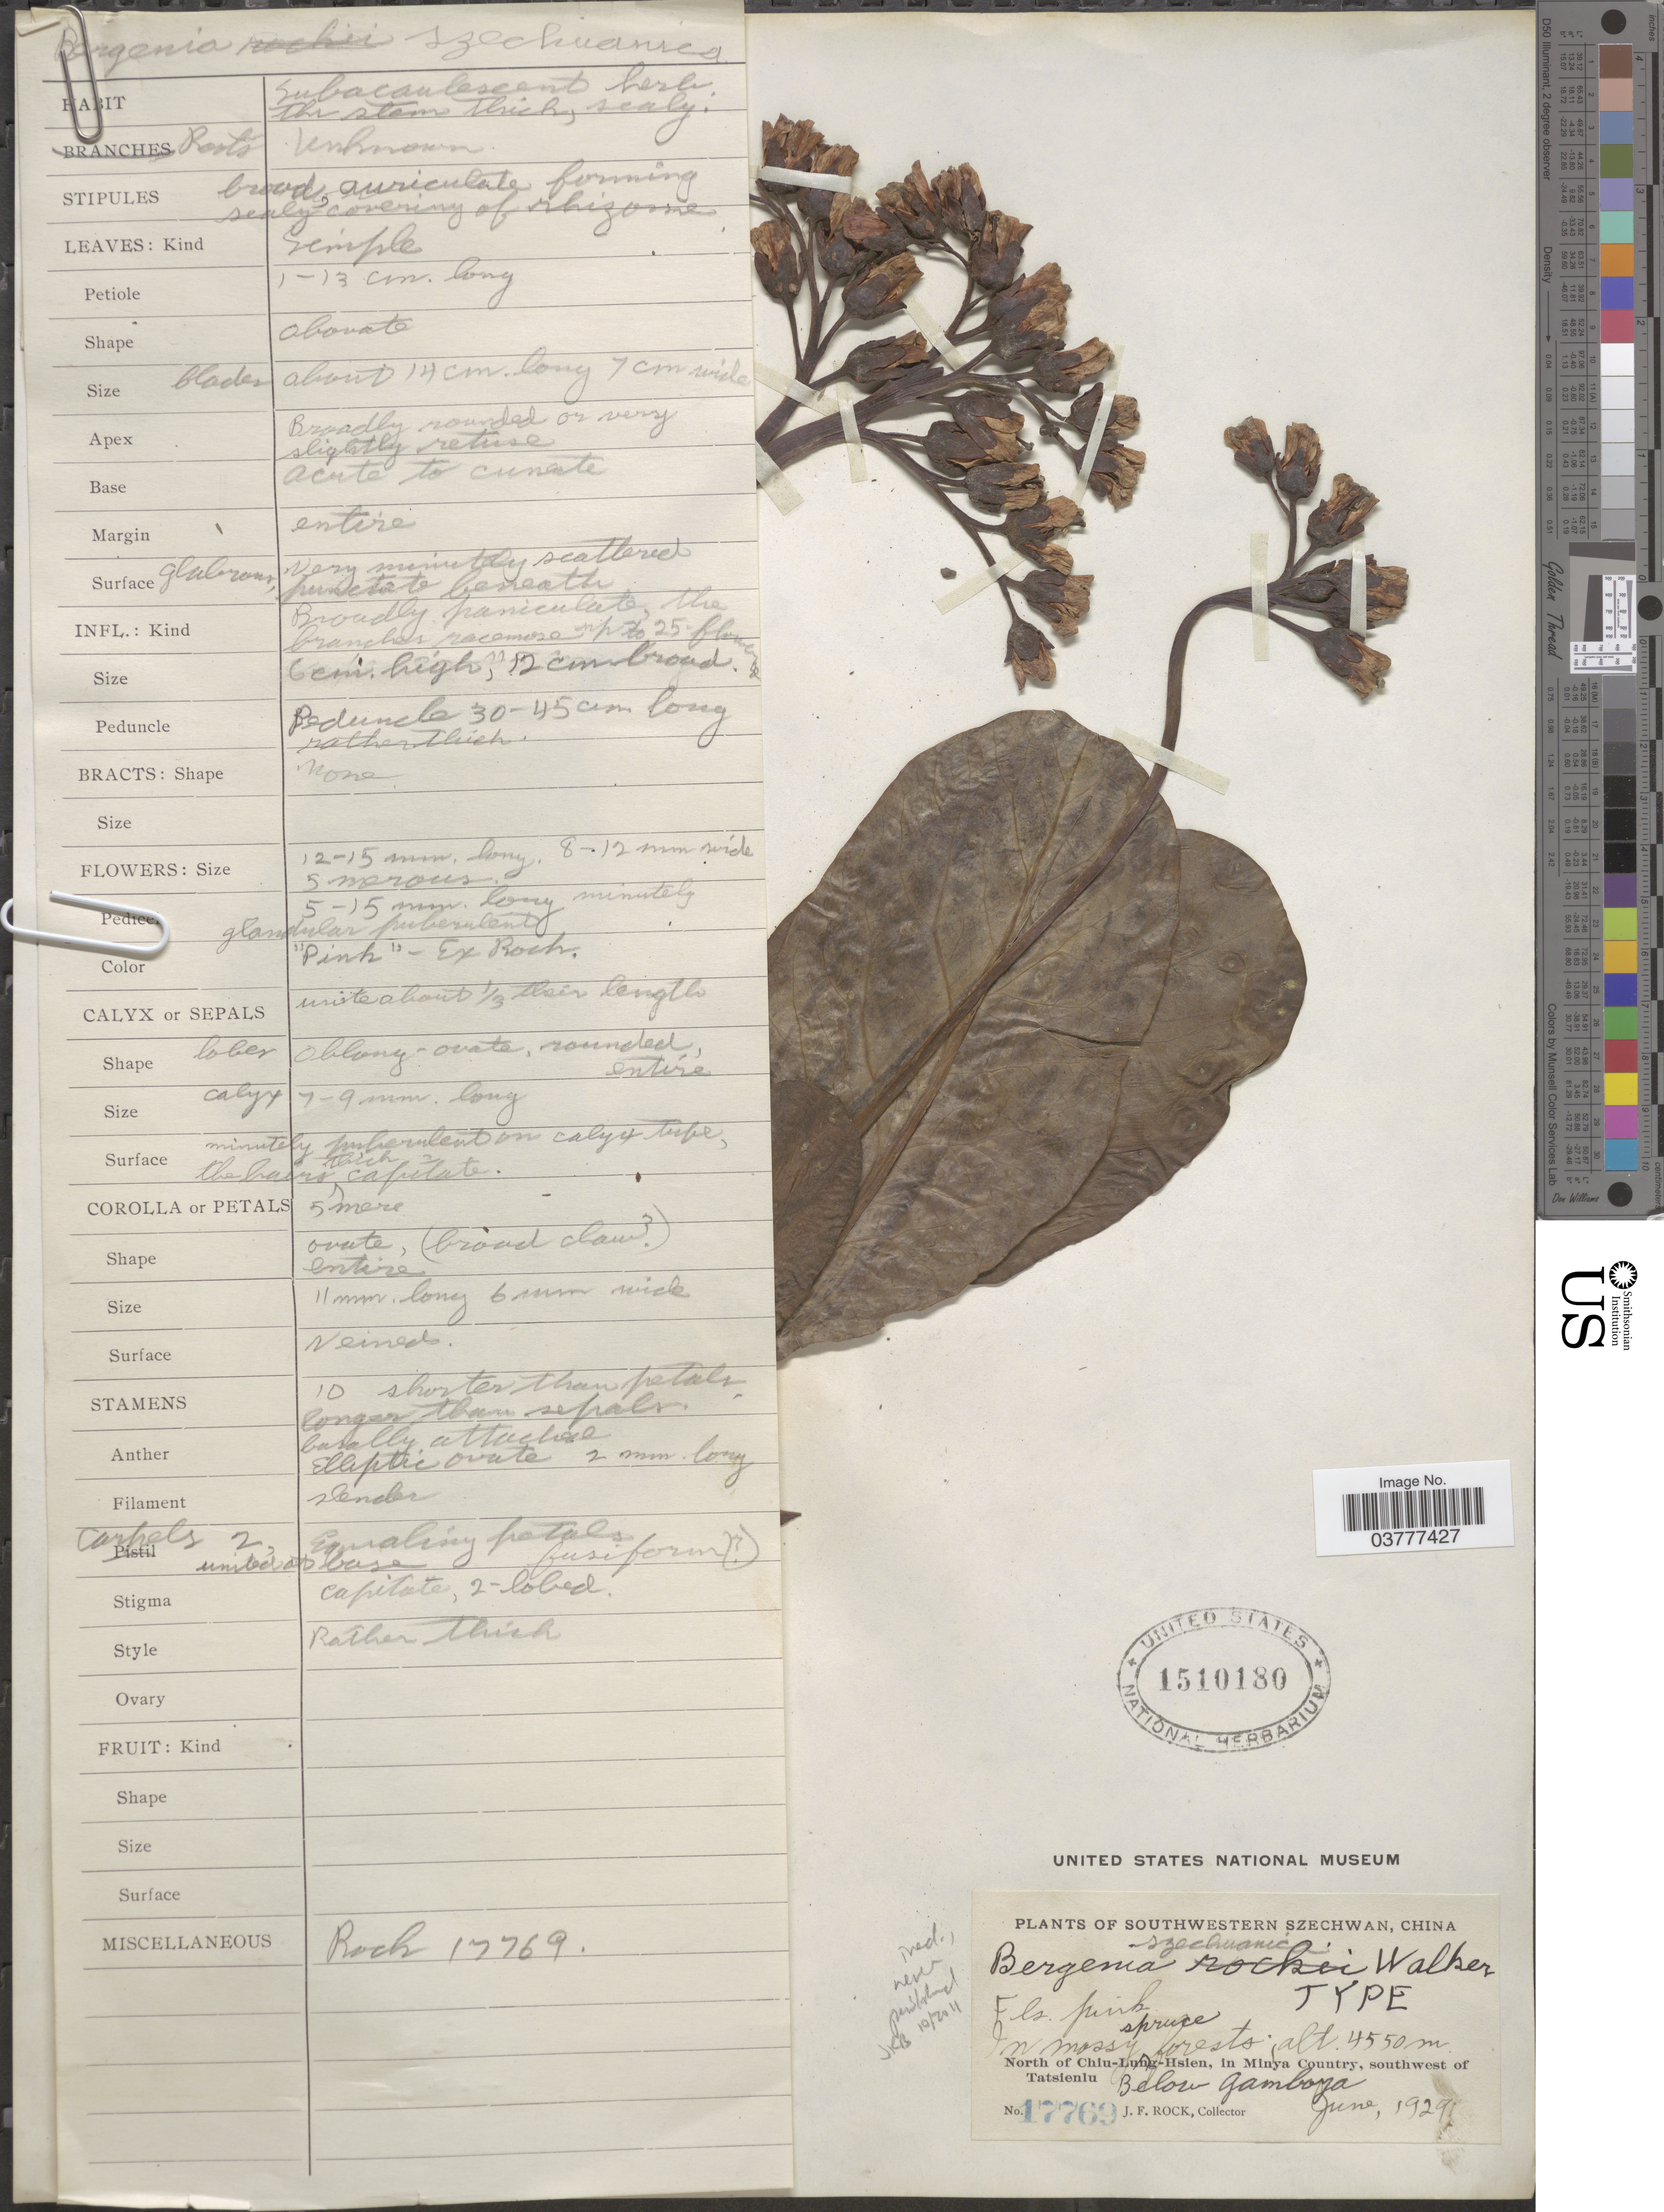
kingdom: Plantae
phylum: Tracheophyta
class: Magnoliopsida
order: Saxifragales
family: Saxifragaceae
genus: Bergenia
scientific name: Bergenia sp.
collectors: J. Rock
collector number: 17769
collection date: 1929-06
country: China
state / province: Sichuan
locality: Southwestern Szechwan, North of Chiu-Lung-Hsien, in Minya Country, southwest of Tatsienlu. Below Gamboya.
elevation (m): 4550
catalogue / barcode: US 1510180